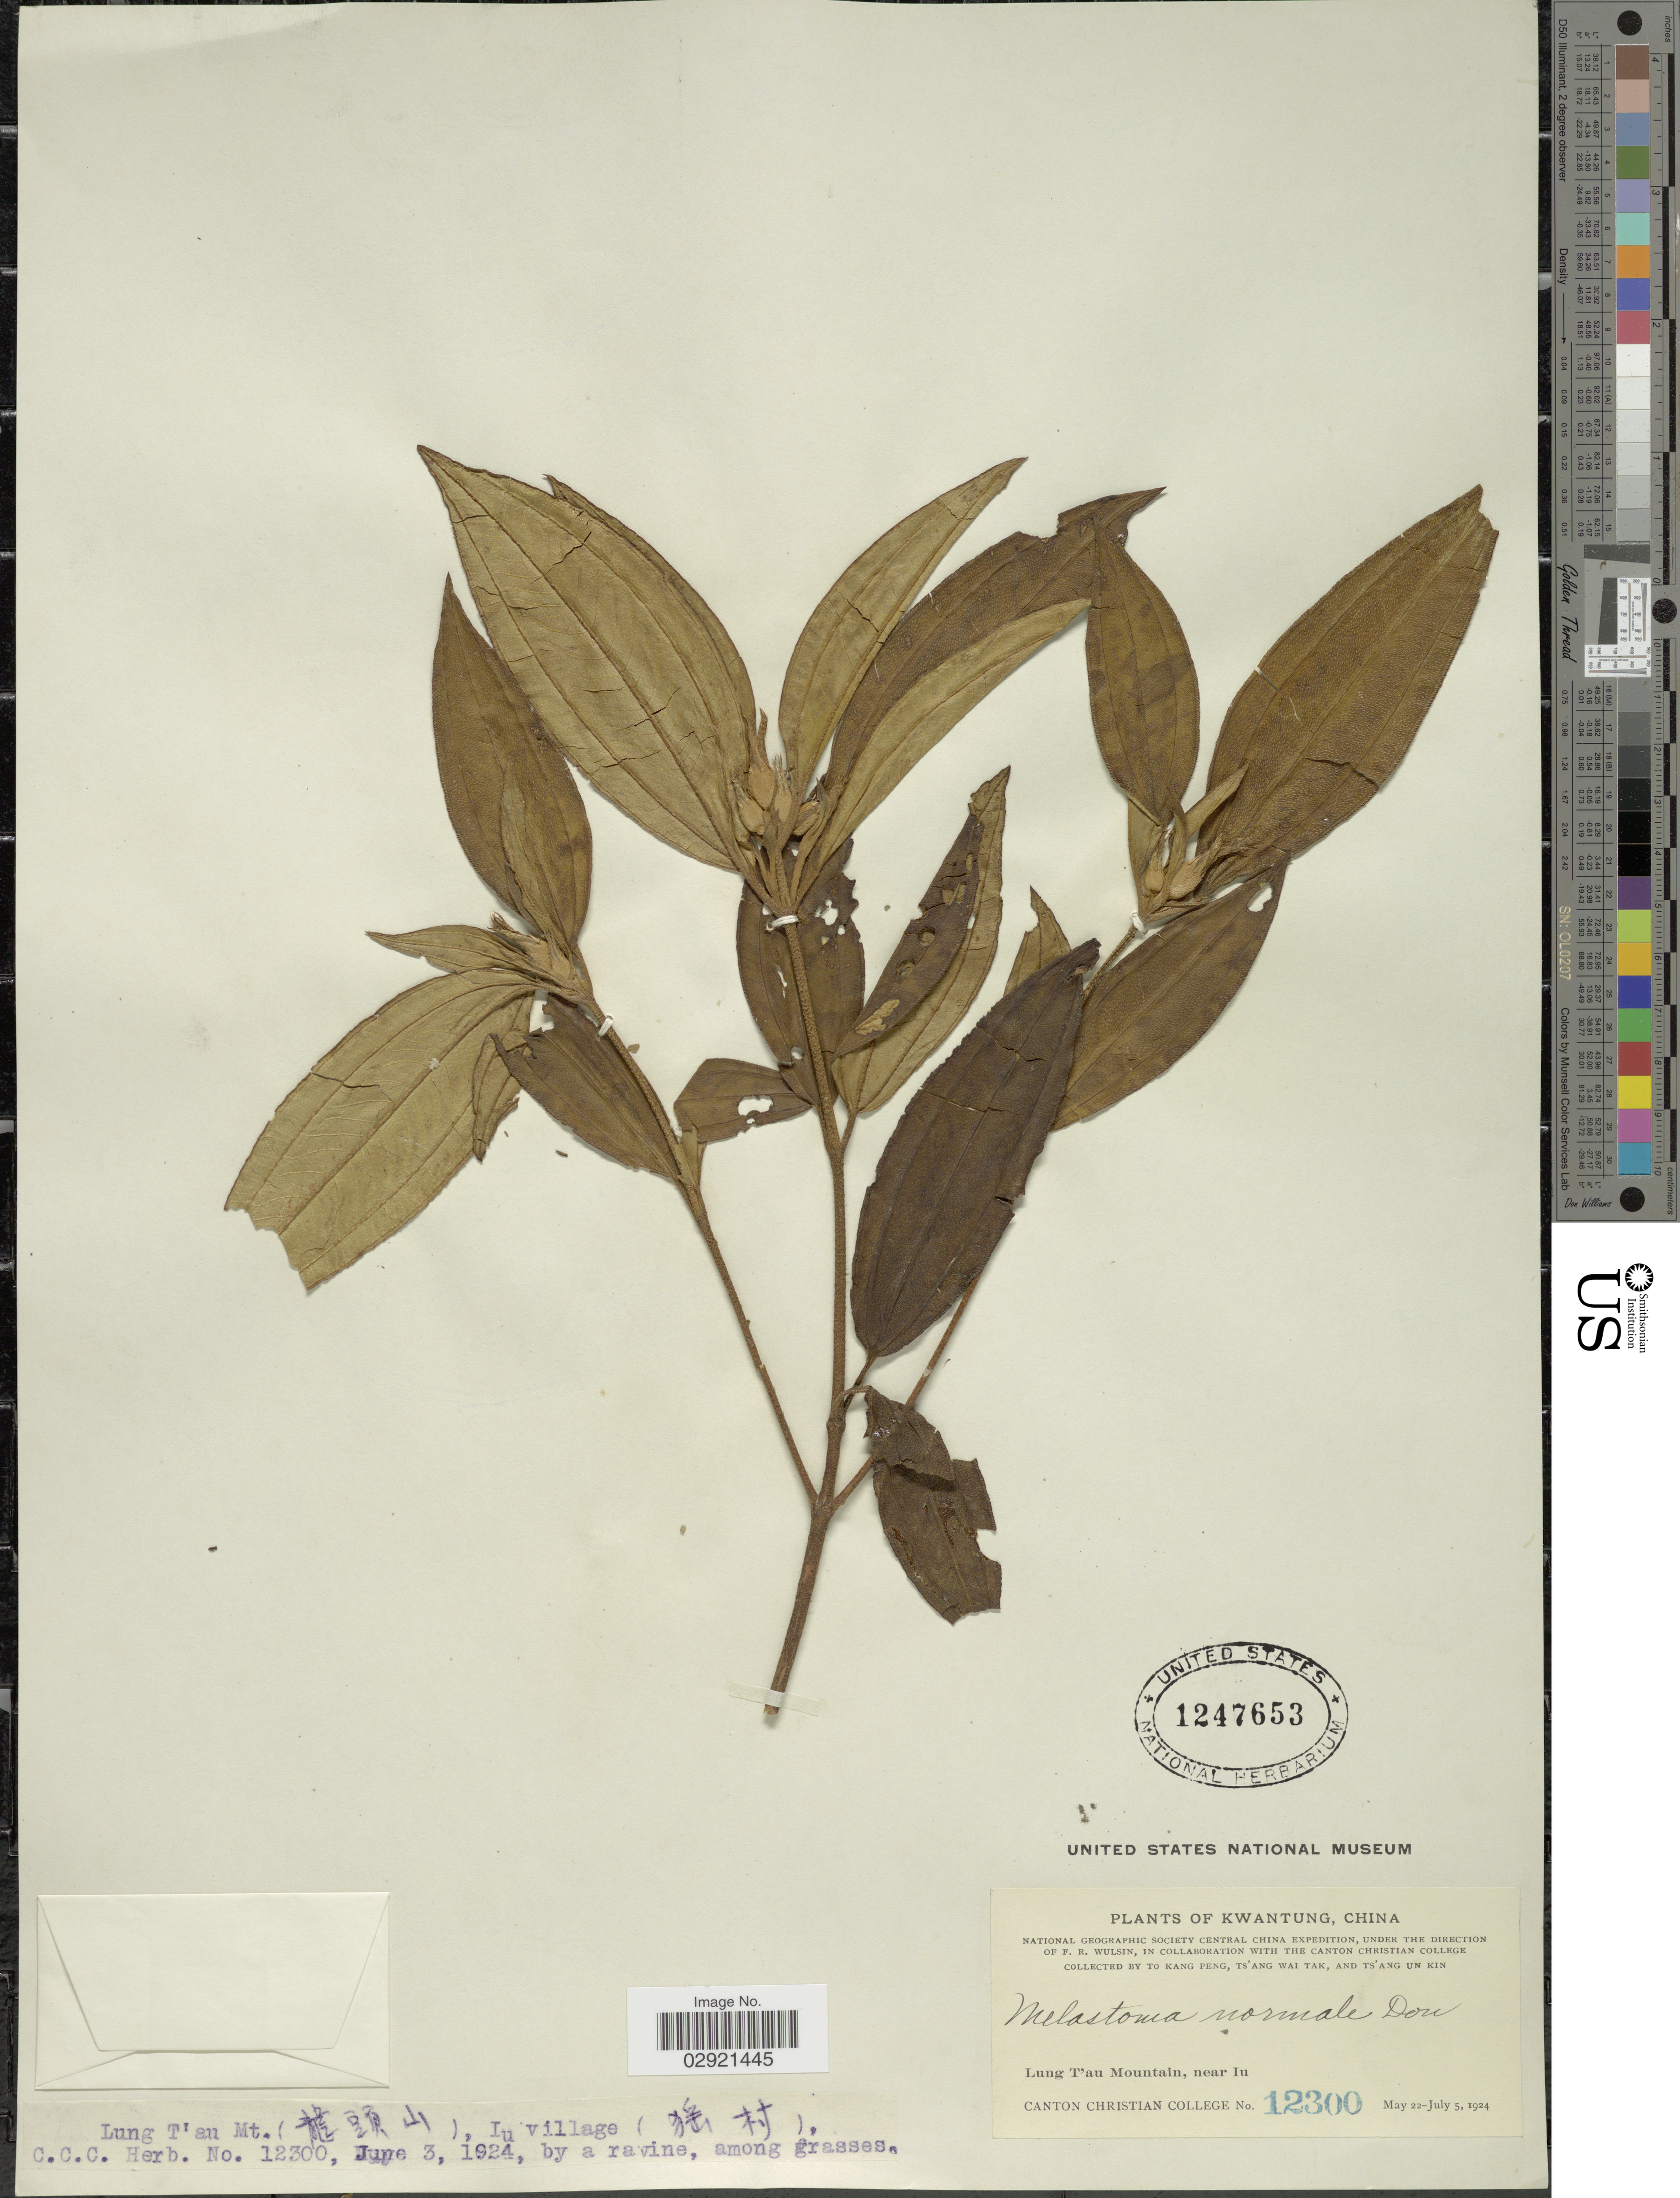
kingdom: Plantae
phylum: Tracheophyta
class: Magnoliopsida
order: Myrtales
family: Melastomataceae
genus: Melastoma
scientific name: Melastoma malabathricum subsp. normale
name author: L.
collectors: T. K. Peng, W. T. Tsang & Ts' Ang Un Kin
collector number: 12300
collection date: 1924-06-03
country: China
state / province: Guangdong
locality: Kwangtung. Lung T'au Mountain, near Iu.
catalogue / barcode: US 1247653